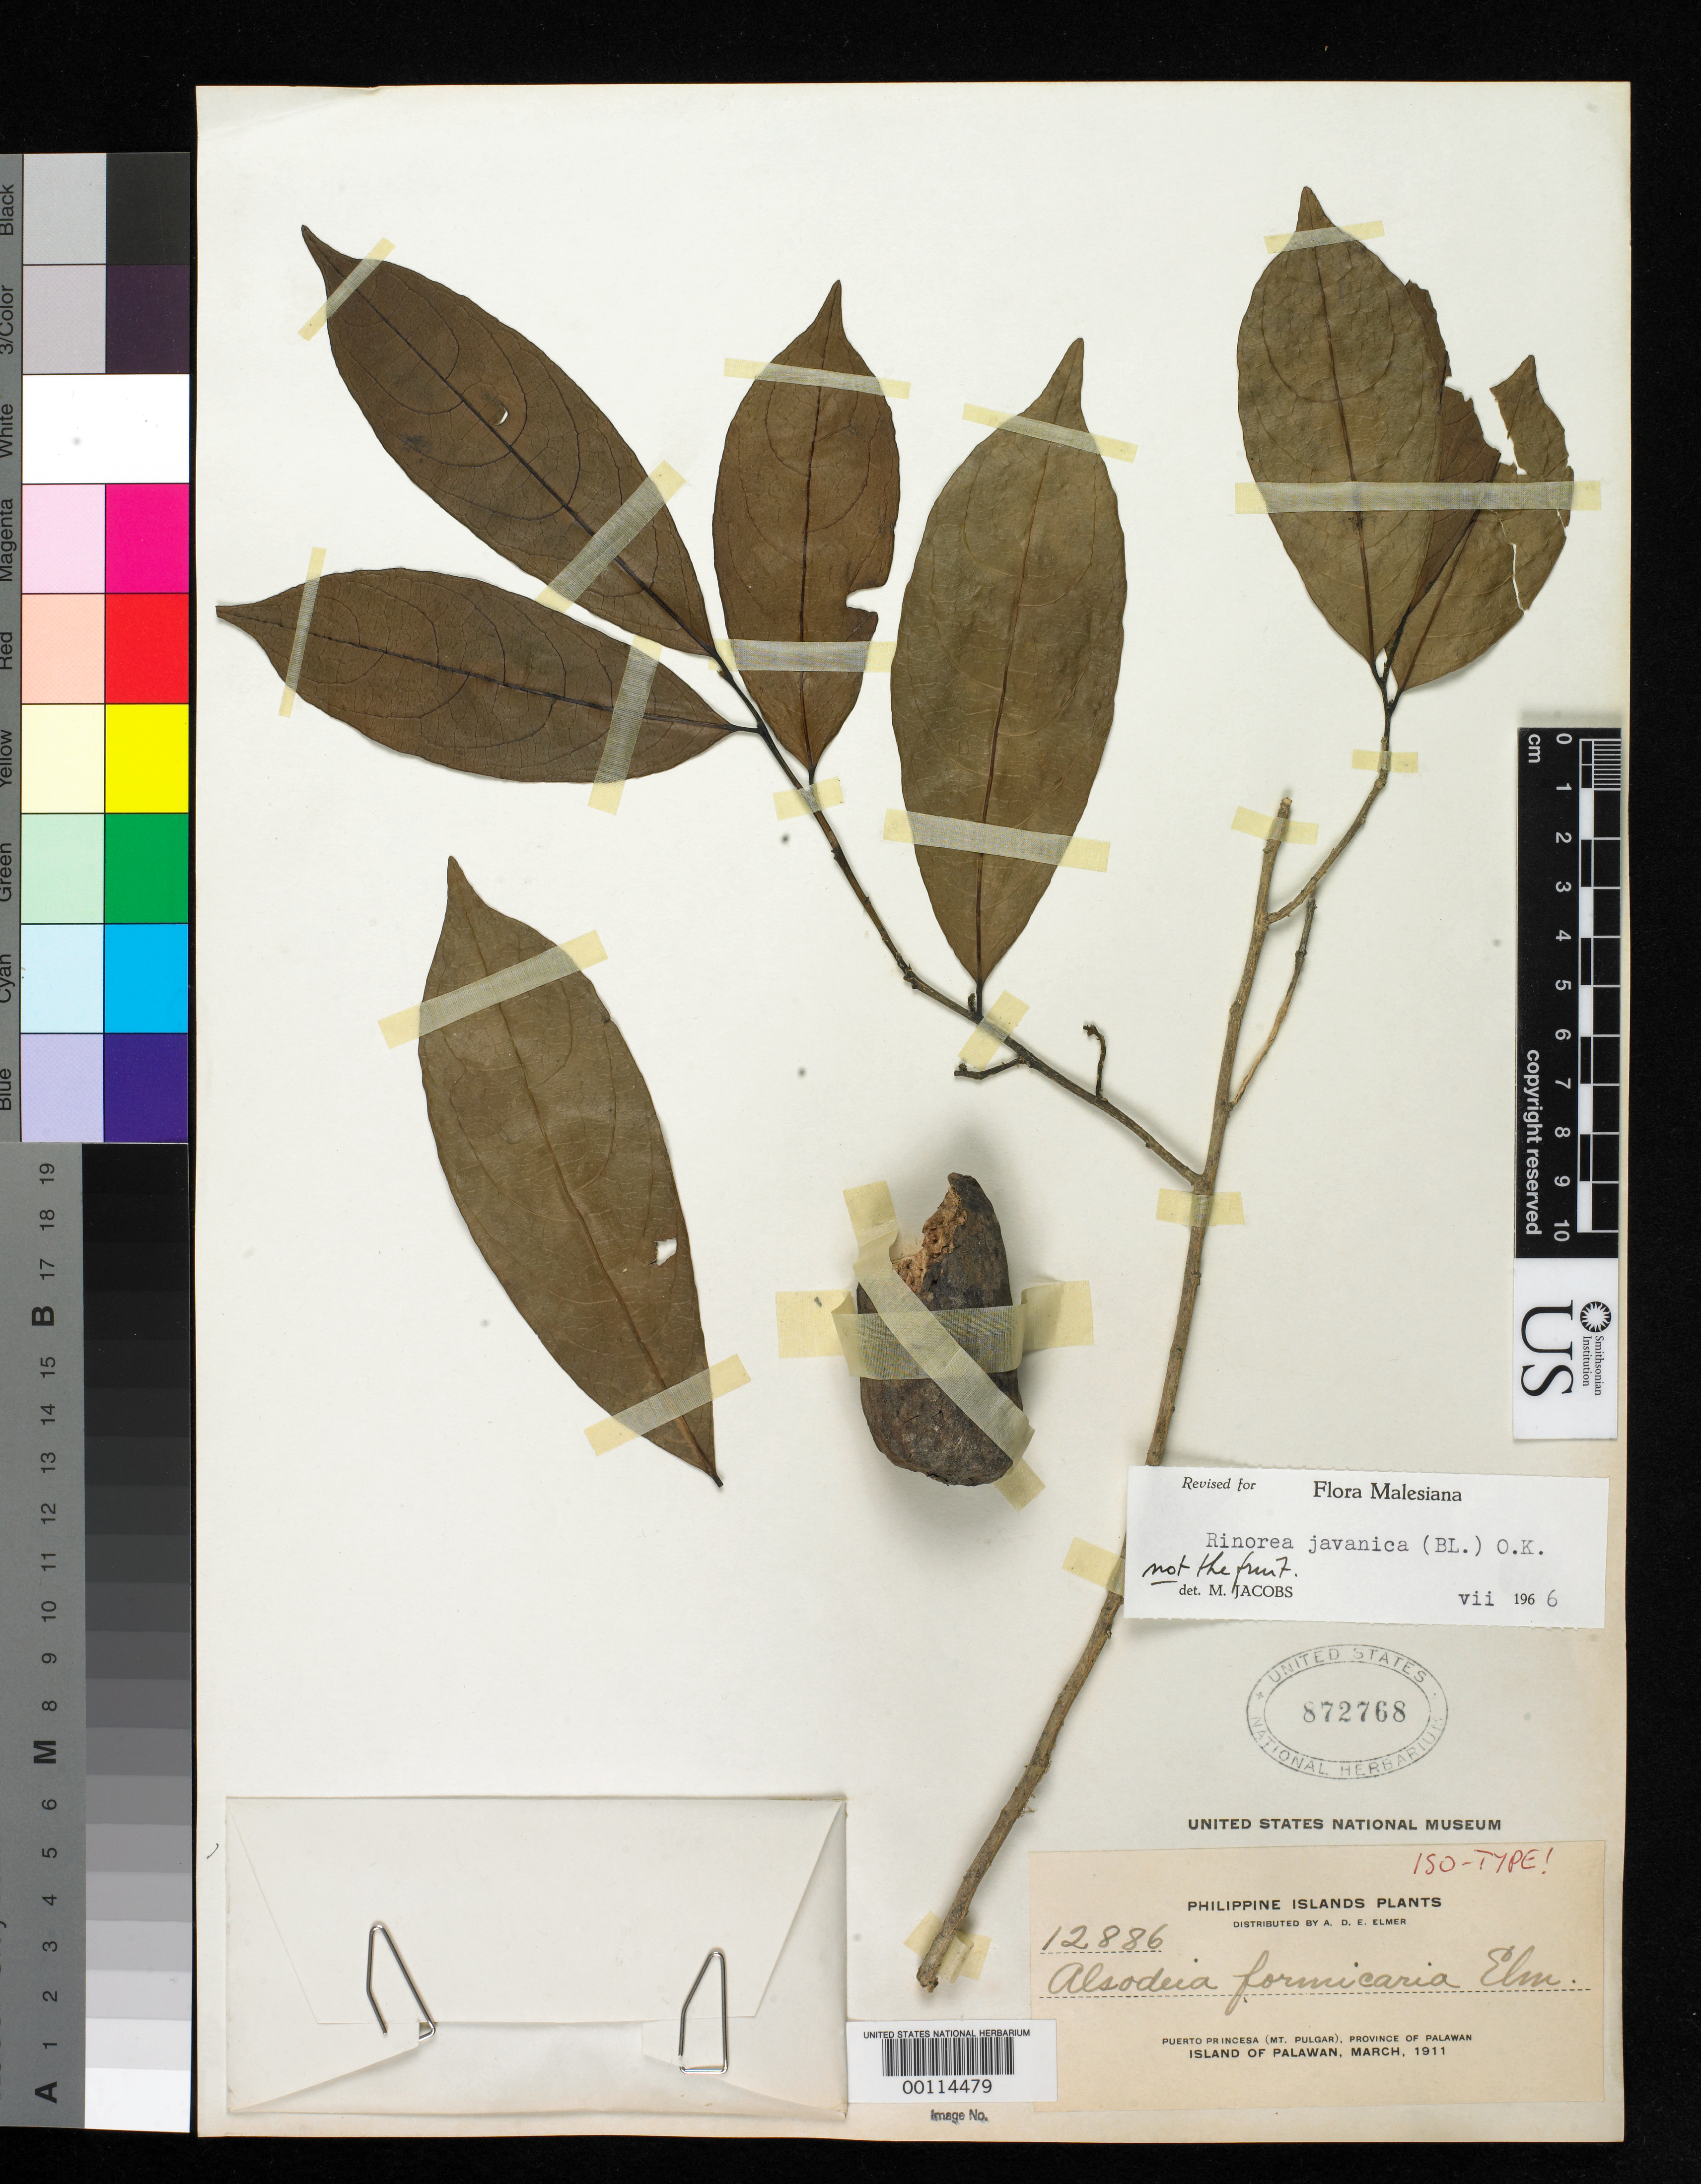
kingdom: Plantae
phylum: Tracheophyta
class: Magnoliopsida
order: Malpighiales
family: Violaceae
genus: Alsodeia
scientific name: Alsodeia formicaria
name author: Elmer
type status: Isotype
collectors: A. D. E. Elmer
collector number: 12886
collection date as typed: Mar 1911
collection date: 1911-03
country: Philippines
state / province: Mimaropa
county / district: Palawan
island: Palawan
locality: Puerto Princesa (Mt. Pulgar).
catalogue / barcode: US 872768